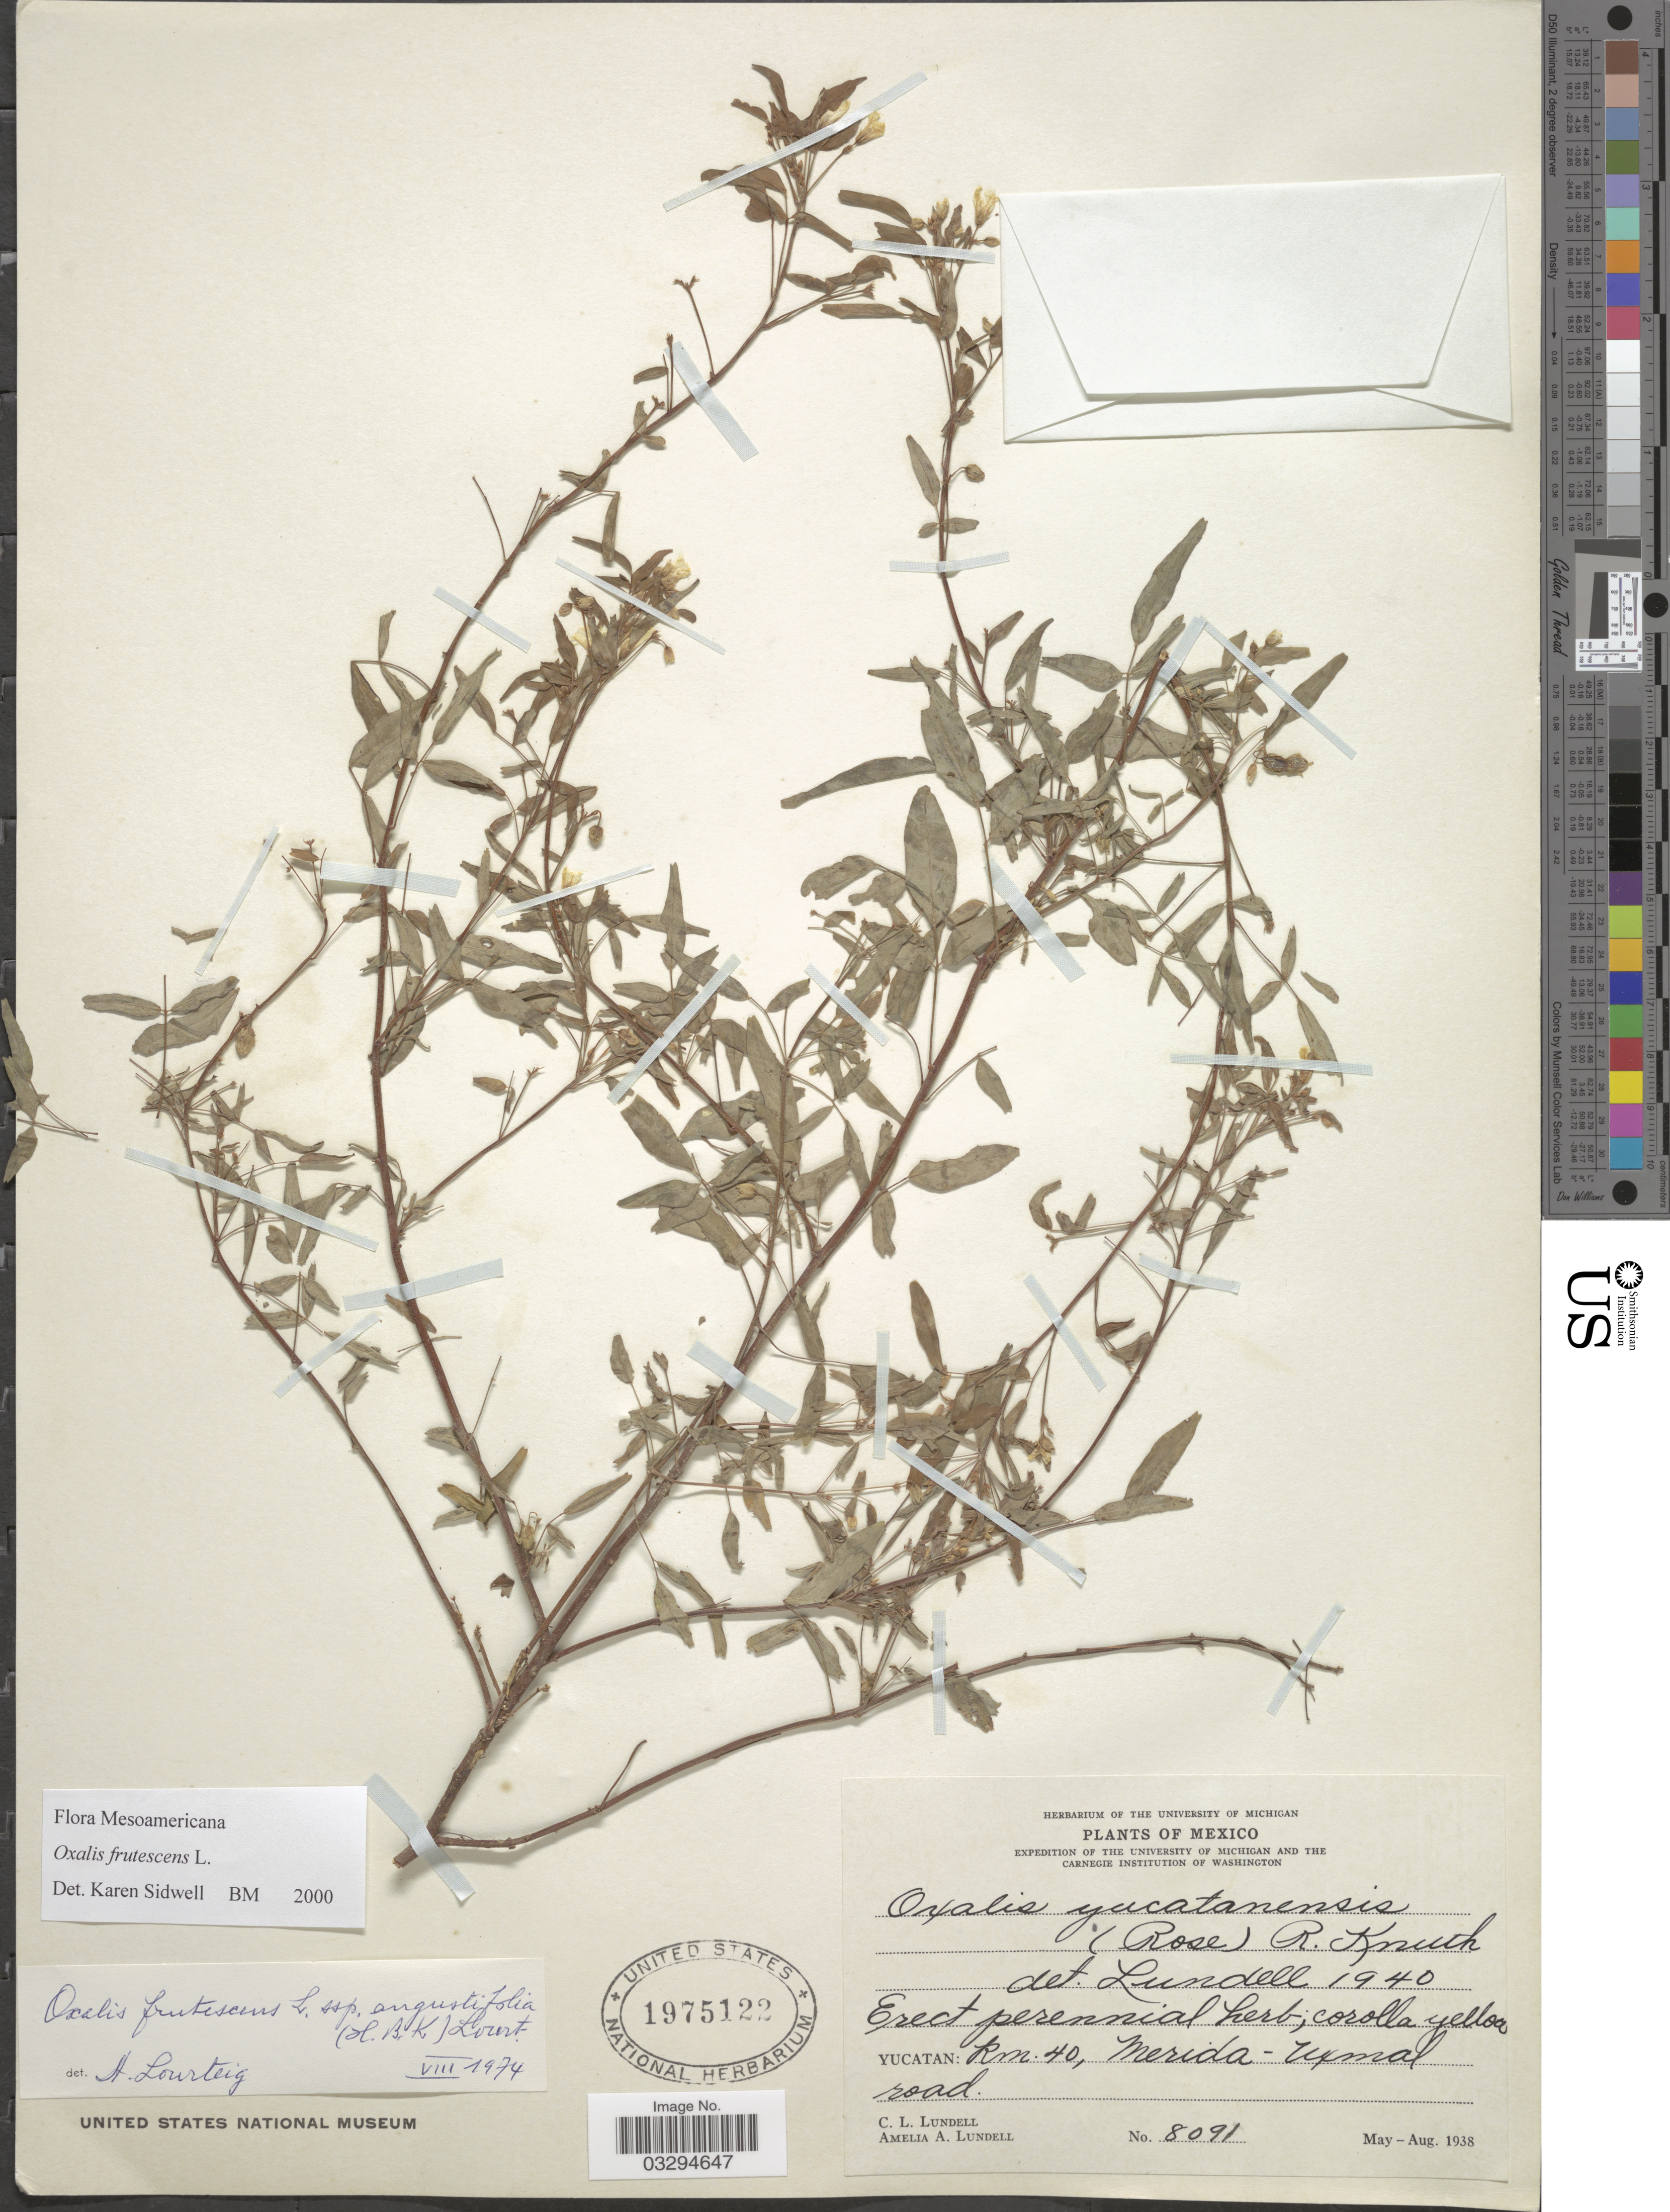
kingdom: Plantae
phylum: Tracheophyta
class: Magnoliopsida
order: Oxalidales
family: Oxalidaceae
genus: Oxalis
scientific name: Oxalis frutescens subsp. angustifolia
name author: (Kunth) Lourteig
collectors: C. L. Lundell & A. A. Lundell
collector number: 8091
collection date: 1938-05/1938-08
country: Mexico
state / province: Yucatán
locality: Km. 40, Merida - Uxmal road.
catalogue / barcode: US 1975122